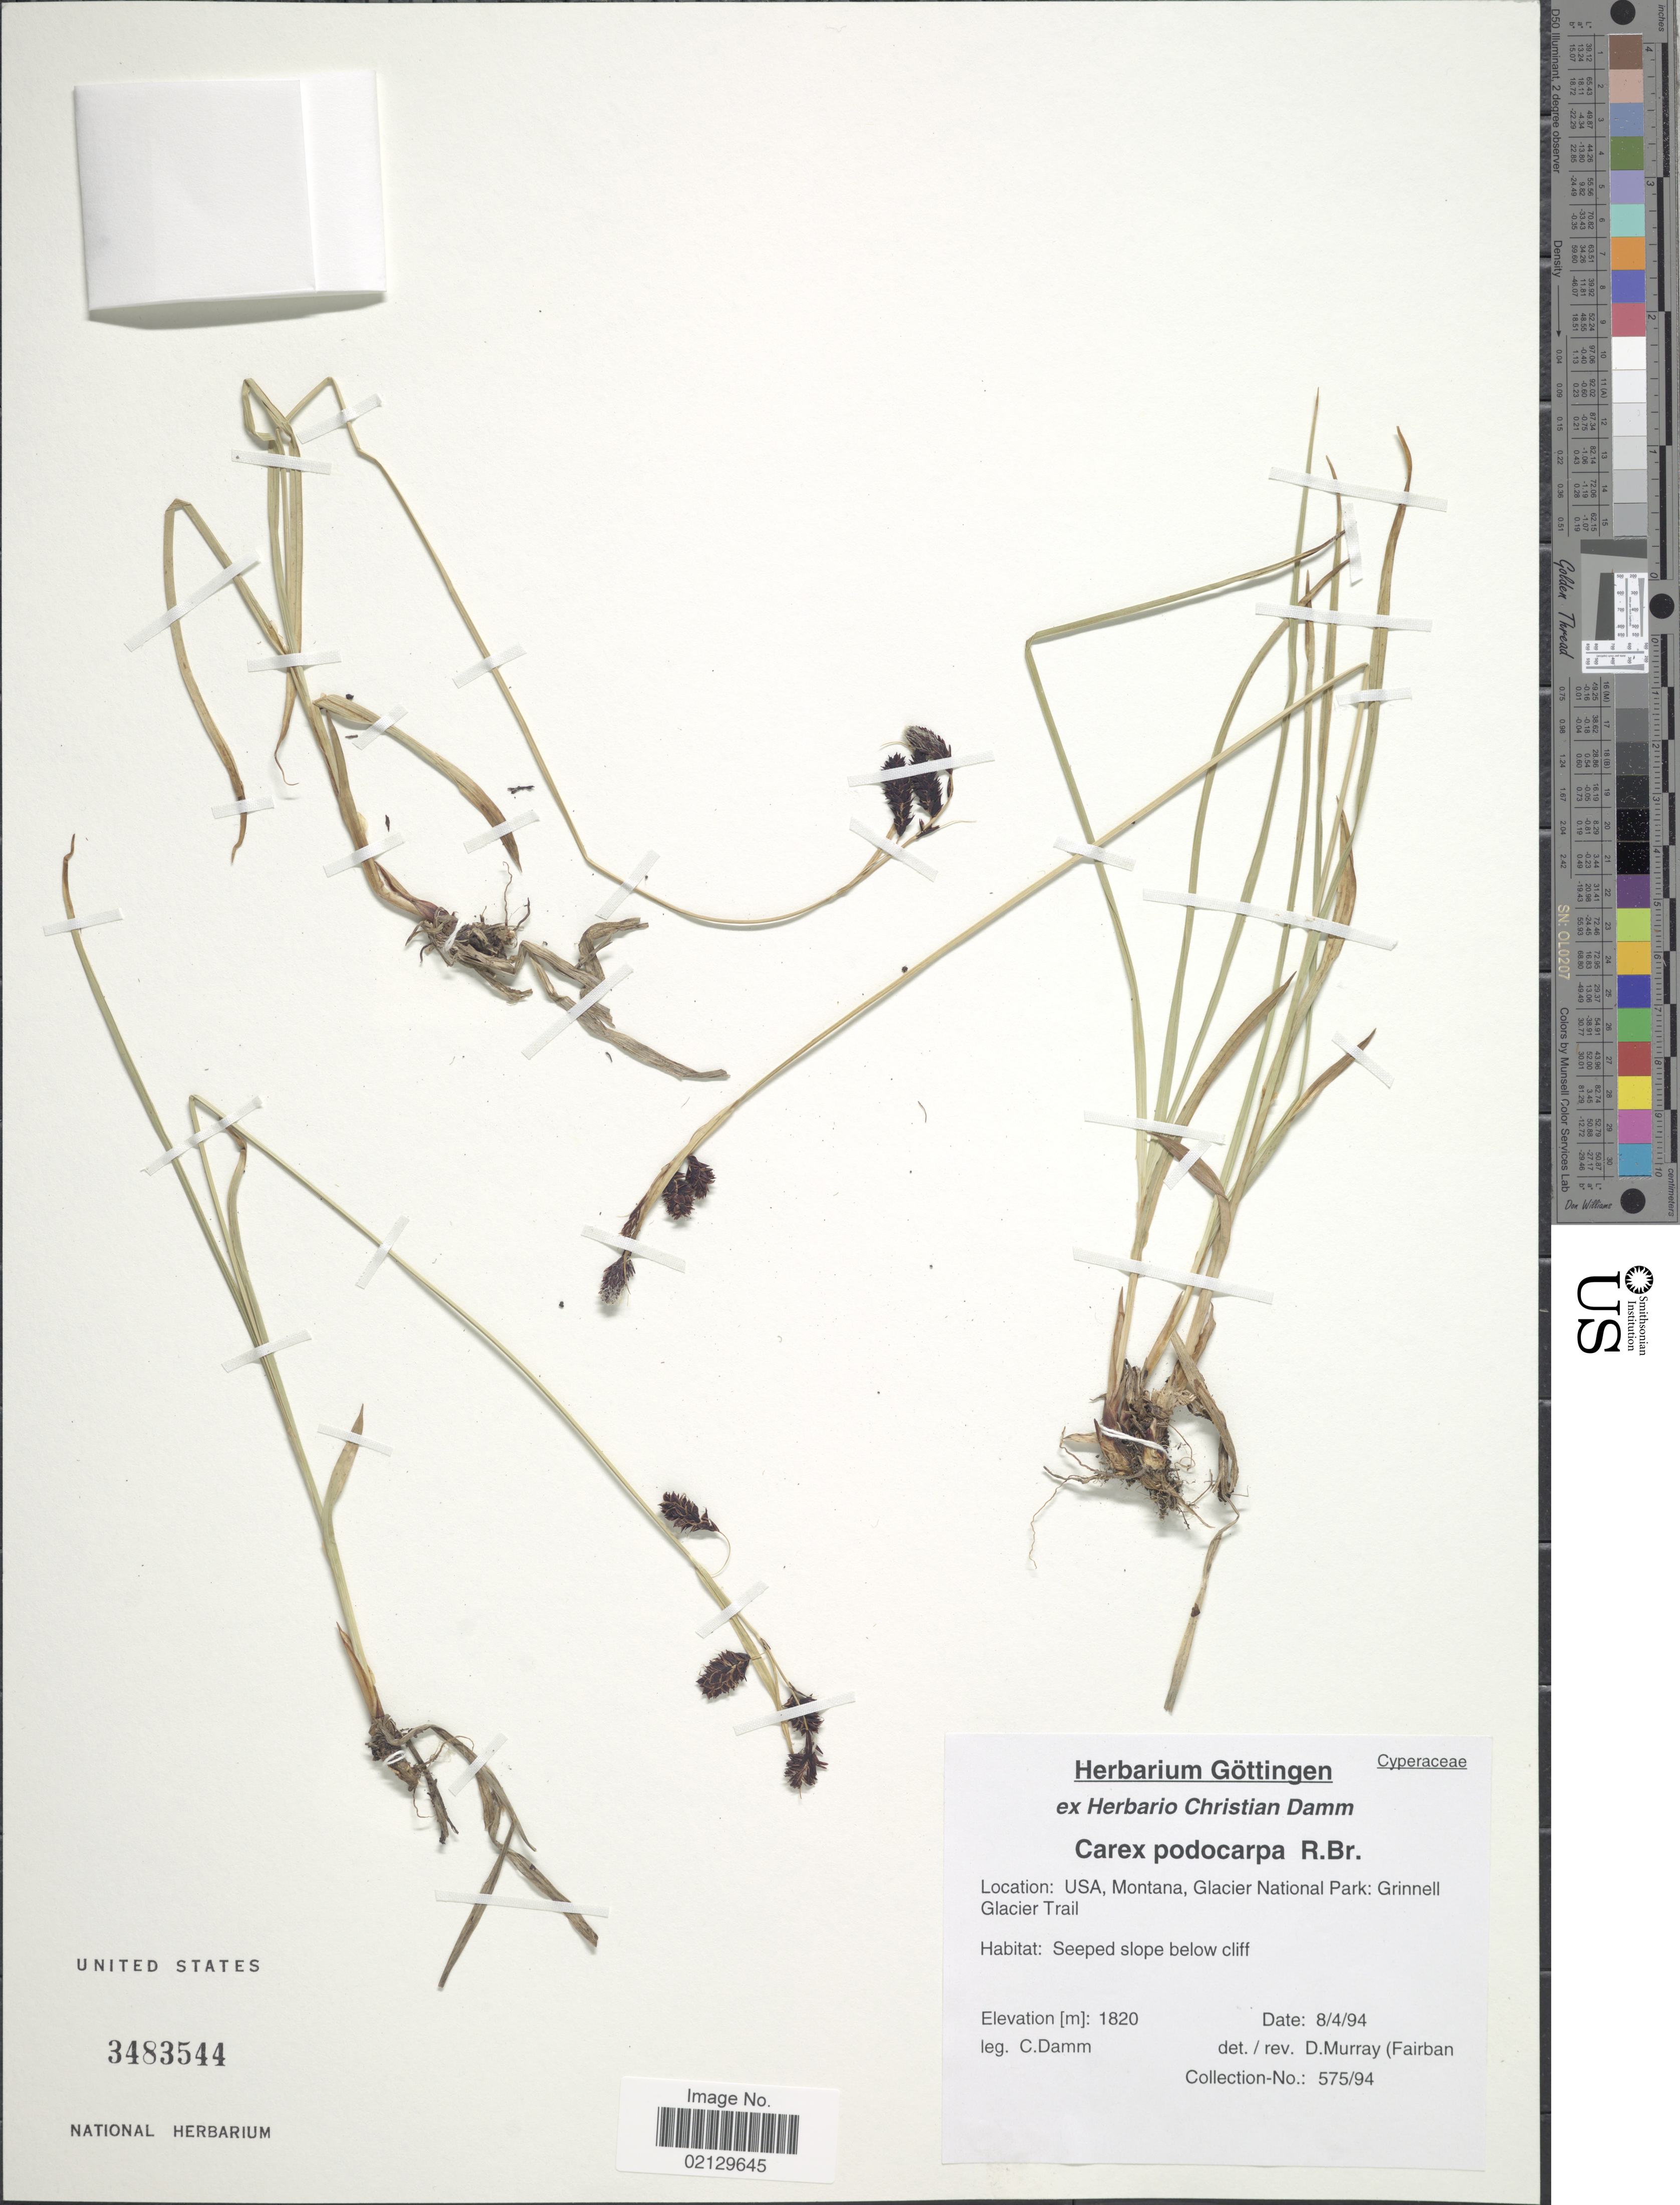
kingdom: Plantae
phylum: Tracheophyta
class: Liliopsida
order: Poales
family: Cyperaceae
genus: Carex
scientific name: Carex podocarpa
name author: R. Br.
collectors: C. Damm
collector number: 575/94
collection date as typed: Transcribed d/m/y: 4/8/94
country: United States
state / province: Montana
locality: USA, Montana, Glacier National Park: Grinnell Glacier Trail.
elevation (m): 1820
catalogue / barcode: US 3483544